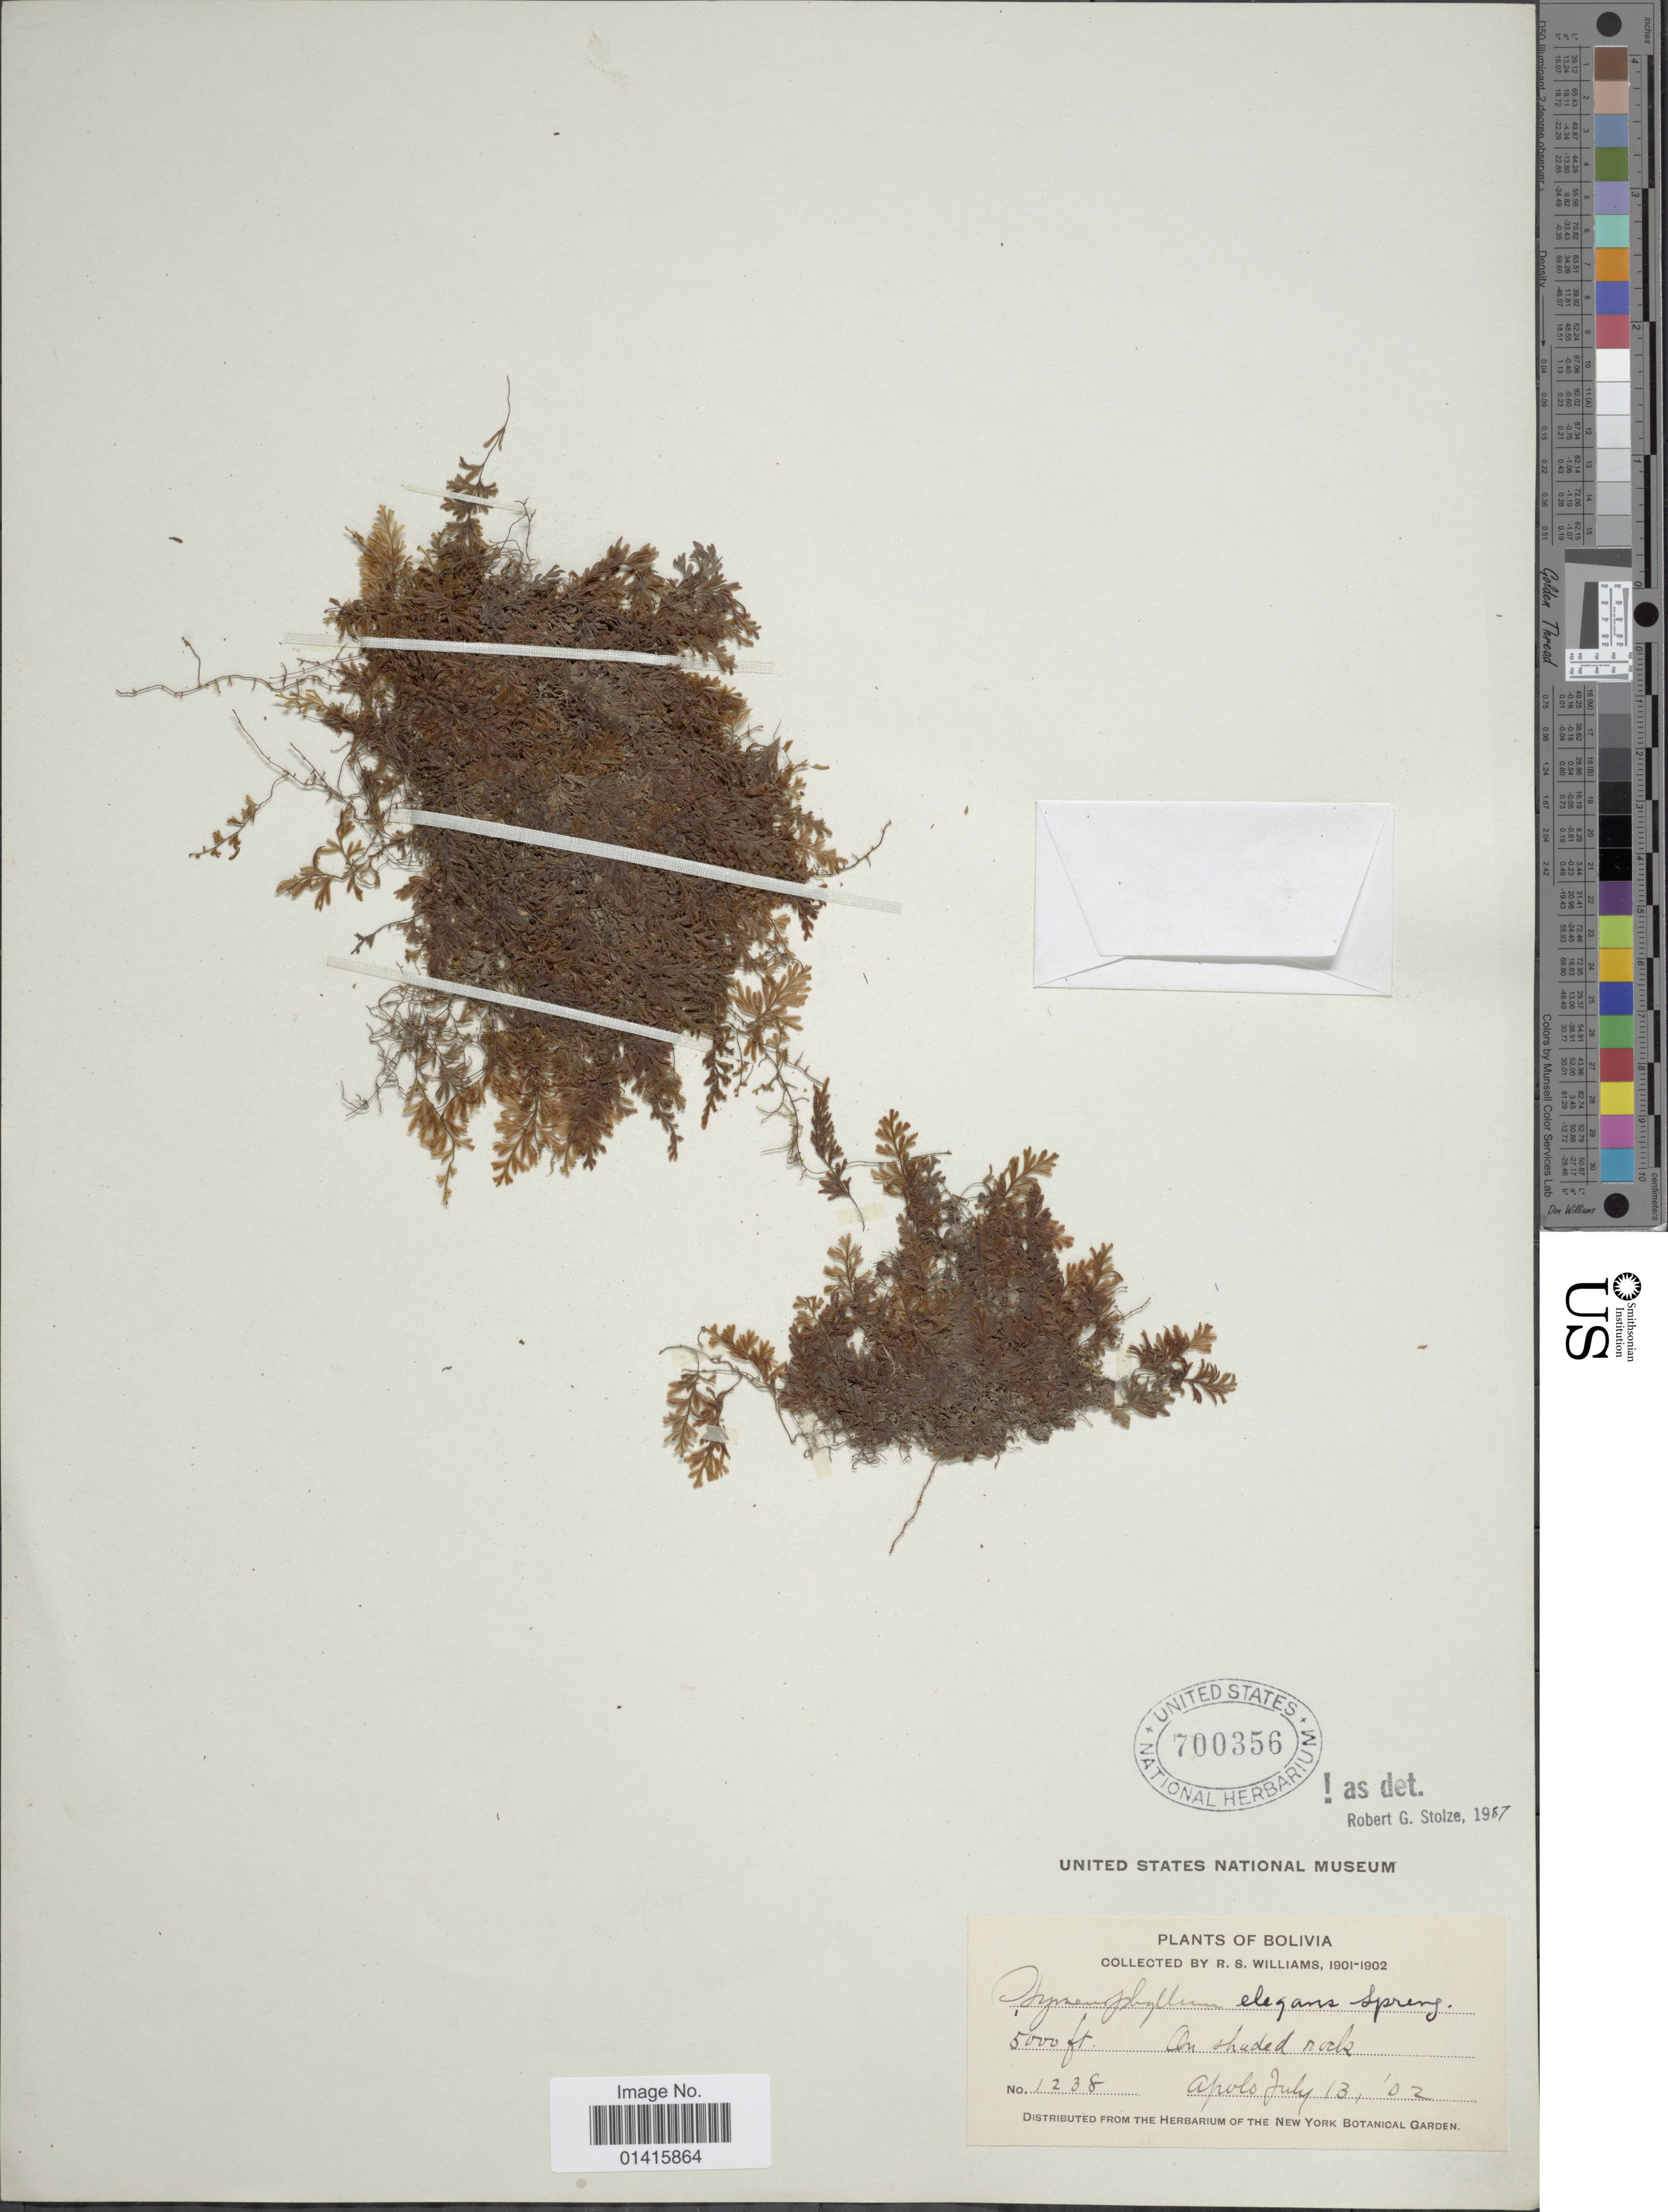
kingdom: Plantae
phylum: Tracheophyta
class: Polypodiopsida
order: Hymenophyllales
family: Hymenophyllaceae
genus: Hymenophyllum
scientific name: Hymenophyllum elegans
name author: Spreng.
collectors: R. S. Williams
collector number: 1238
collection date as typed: Jul. 13, '02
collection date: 1902-07-13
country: Bolivia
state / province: La Paz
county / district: Franz Tamayo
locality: Apolo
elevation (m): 1524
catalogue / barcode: US 700356